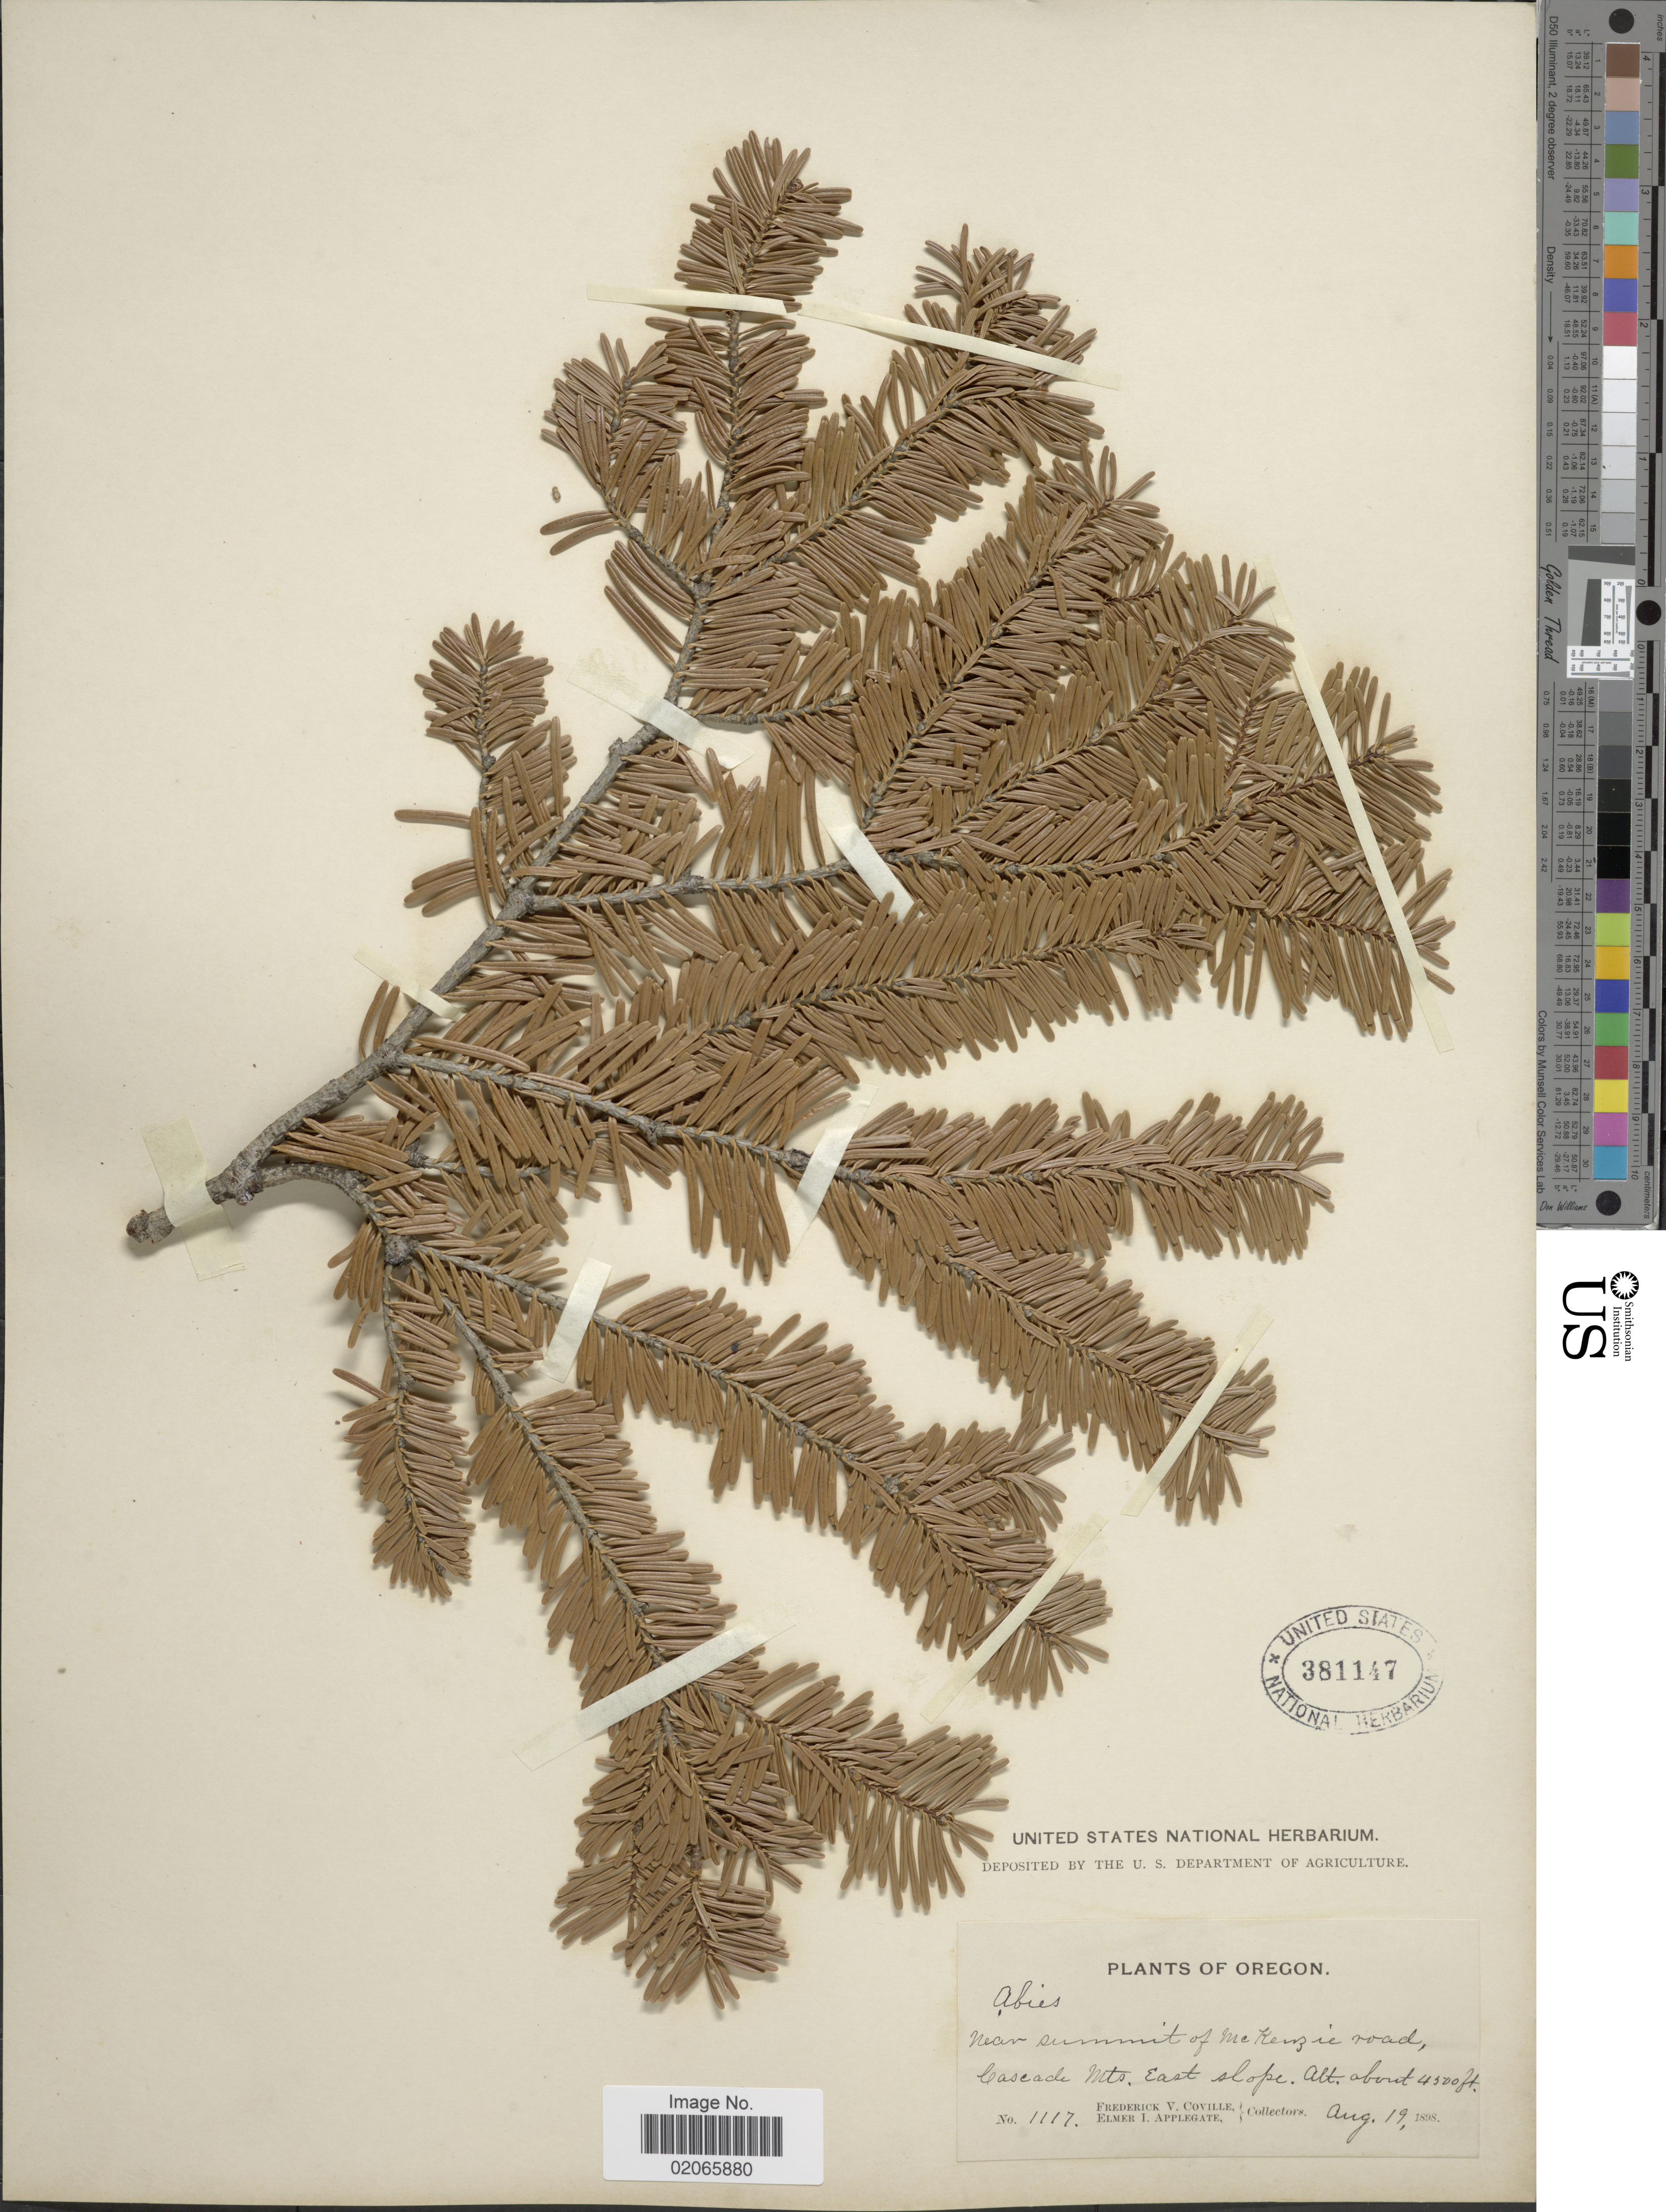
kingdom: Plantae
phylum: Tracheophyta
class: Pinopsida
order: Pinales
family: Pinaceae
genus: Abies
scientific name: Abies sp.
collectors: F. V. Coville & E. I. Applegate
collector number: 1117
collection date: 1898-08-19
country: United States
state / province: Oregon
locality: Near summit of McKenzie road, Cascade Mts. East slope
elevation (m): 1372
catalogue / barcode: US 381147